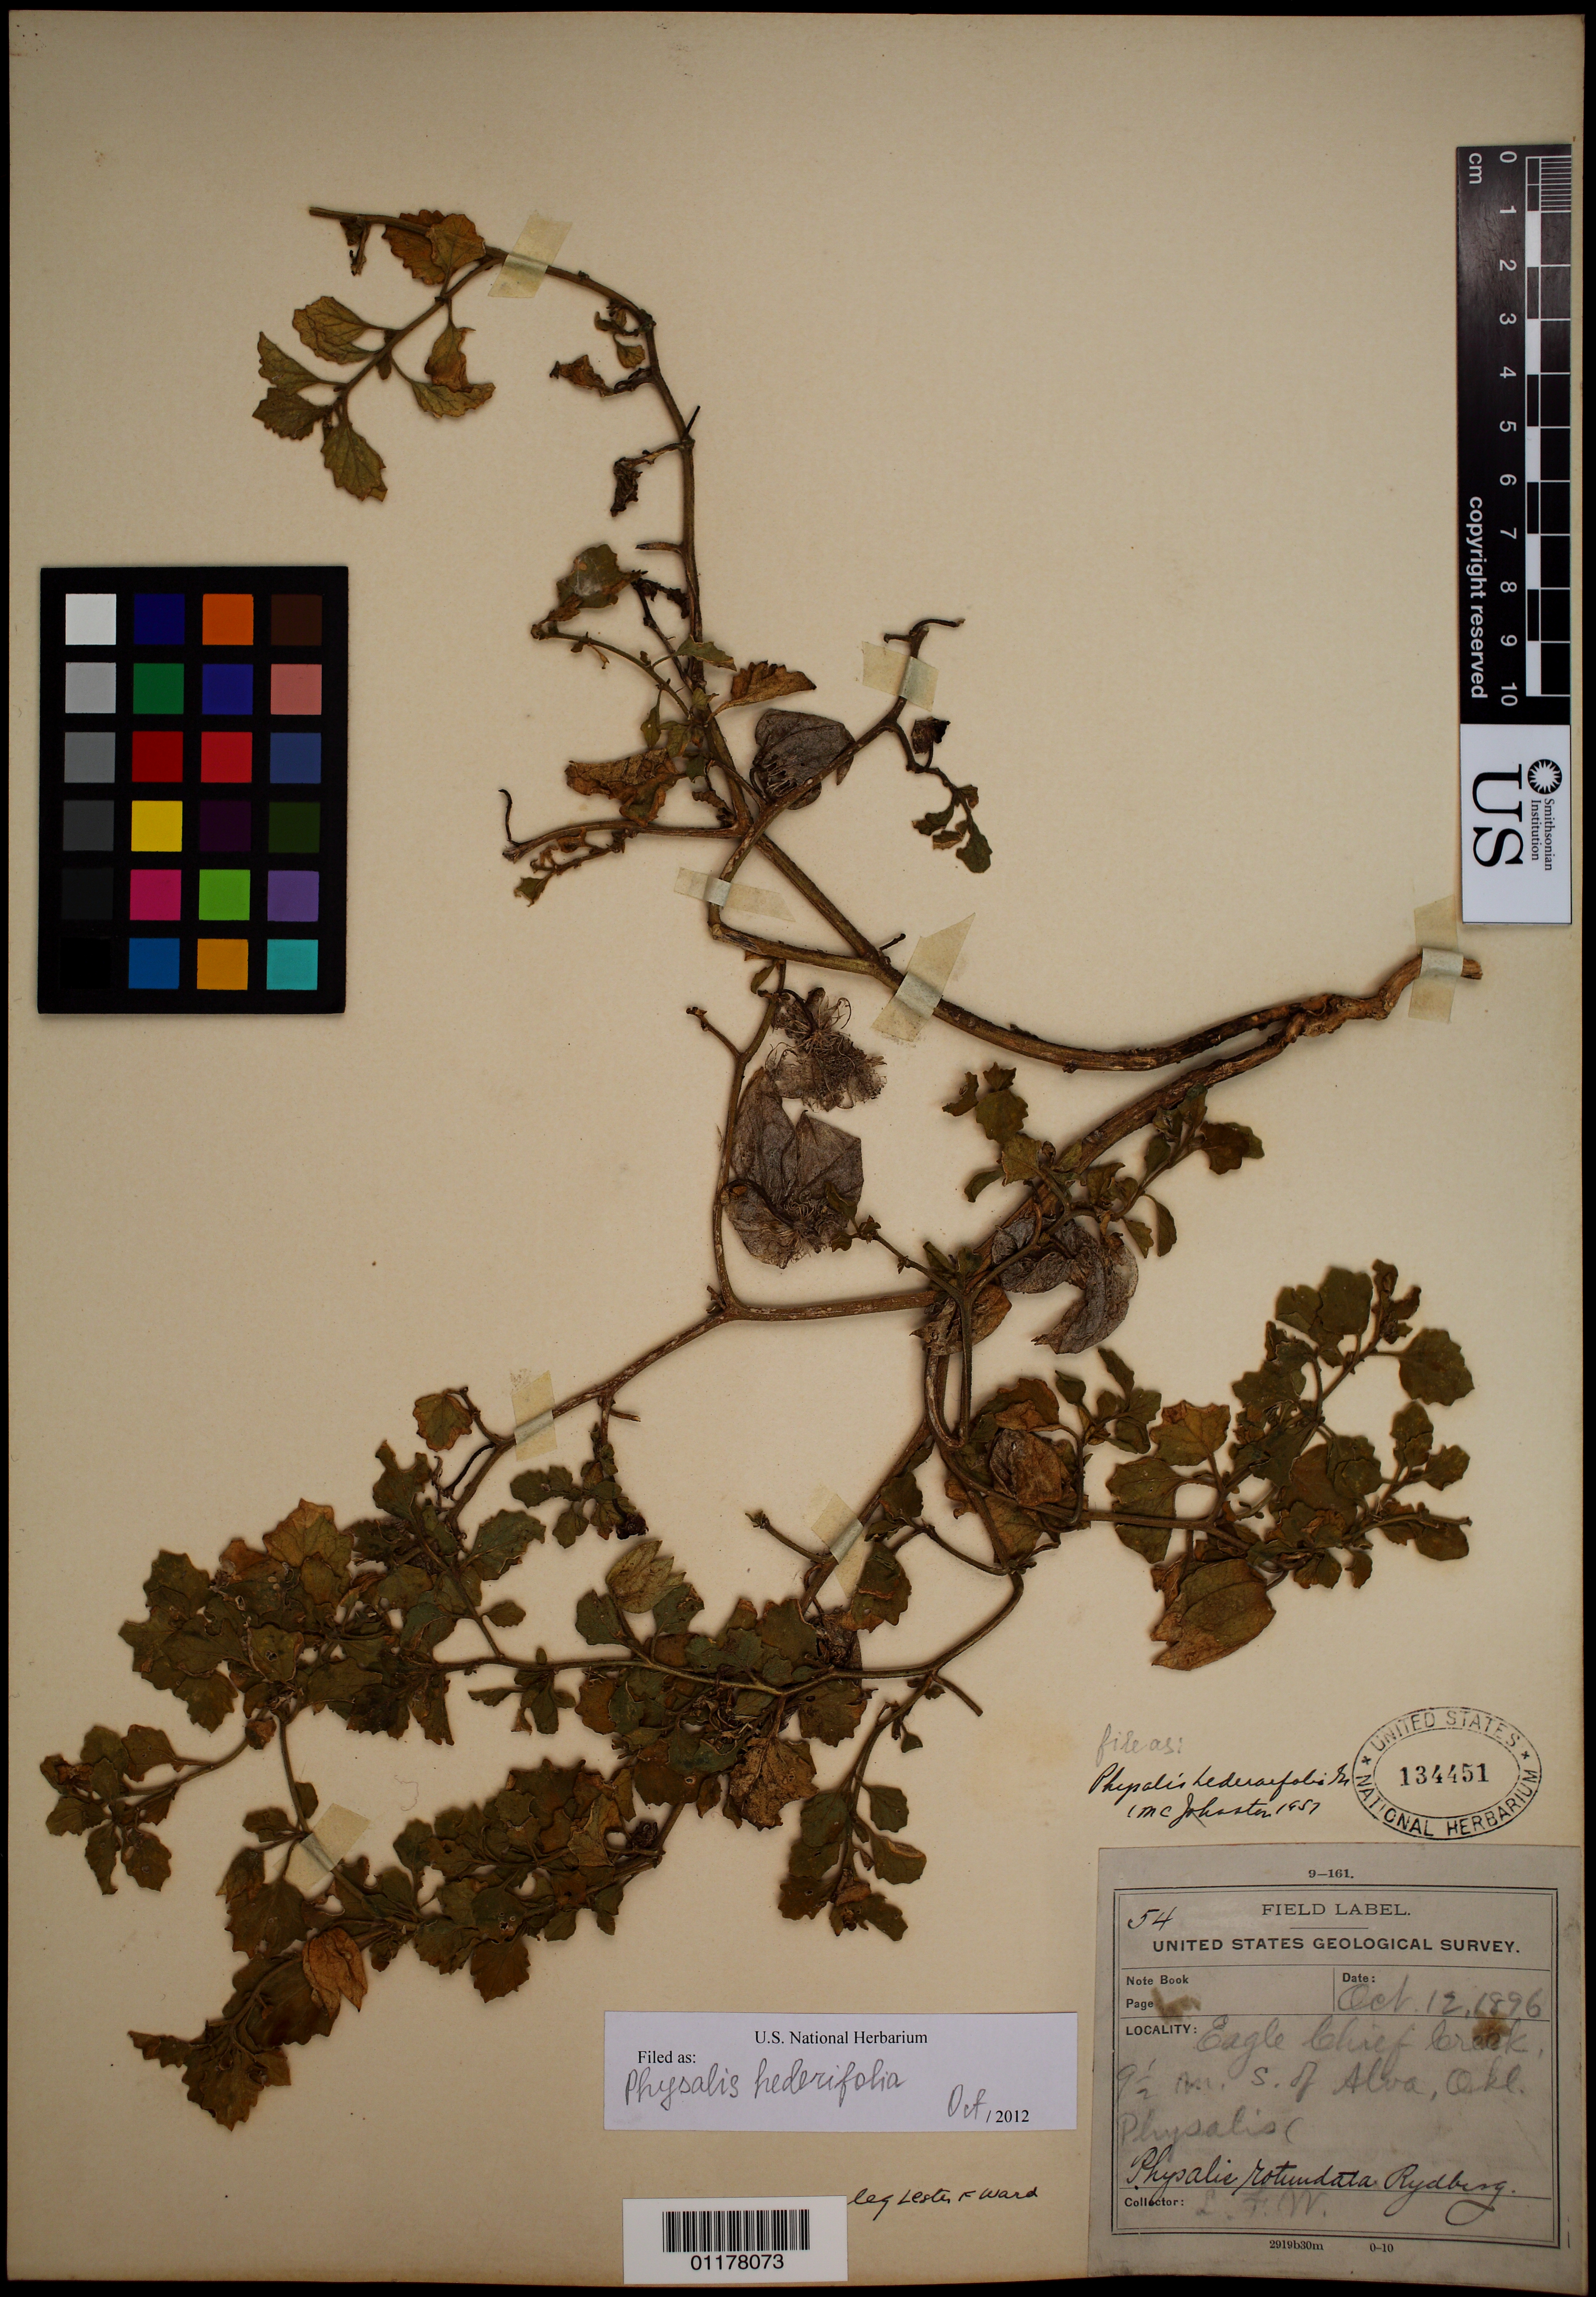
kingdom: Plantae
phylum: Tracheophyta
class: Magnoliopsida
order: Solanales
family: Solanaceae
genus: Physalis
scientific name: Physalis hederifolia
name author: A. Gray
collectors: L. F. Ward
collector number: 54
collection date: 1896-10-12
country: United States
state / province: Oklahoma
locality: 9.5 miles South of Alva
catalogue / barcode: US 134451